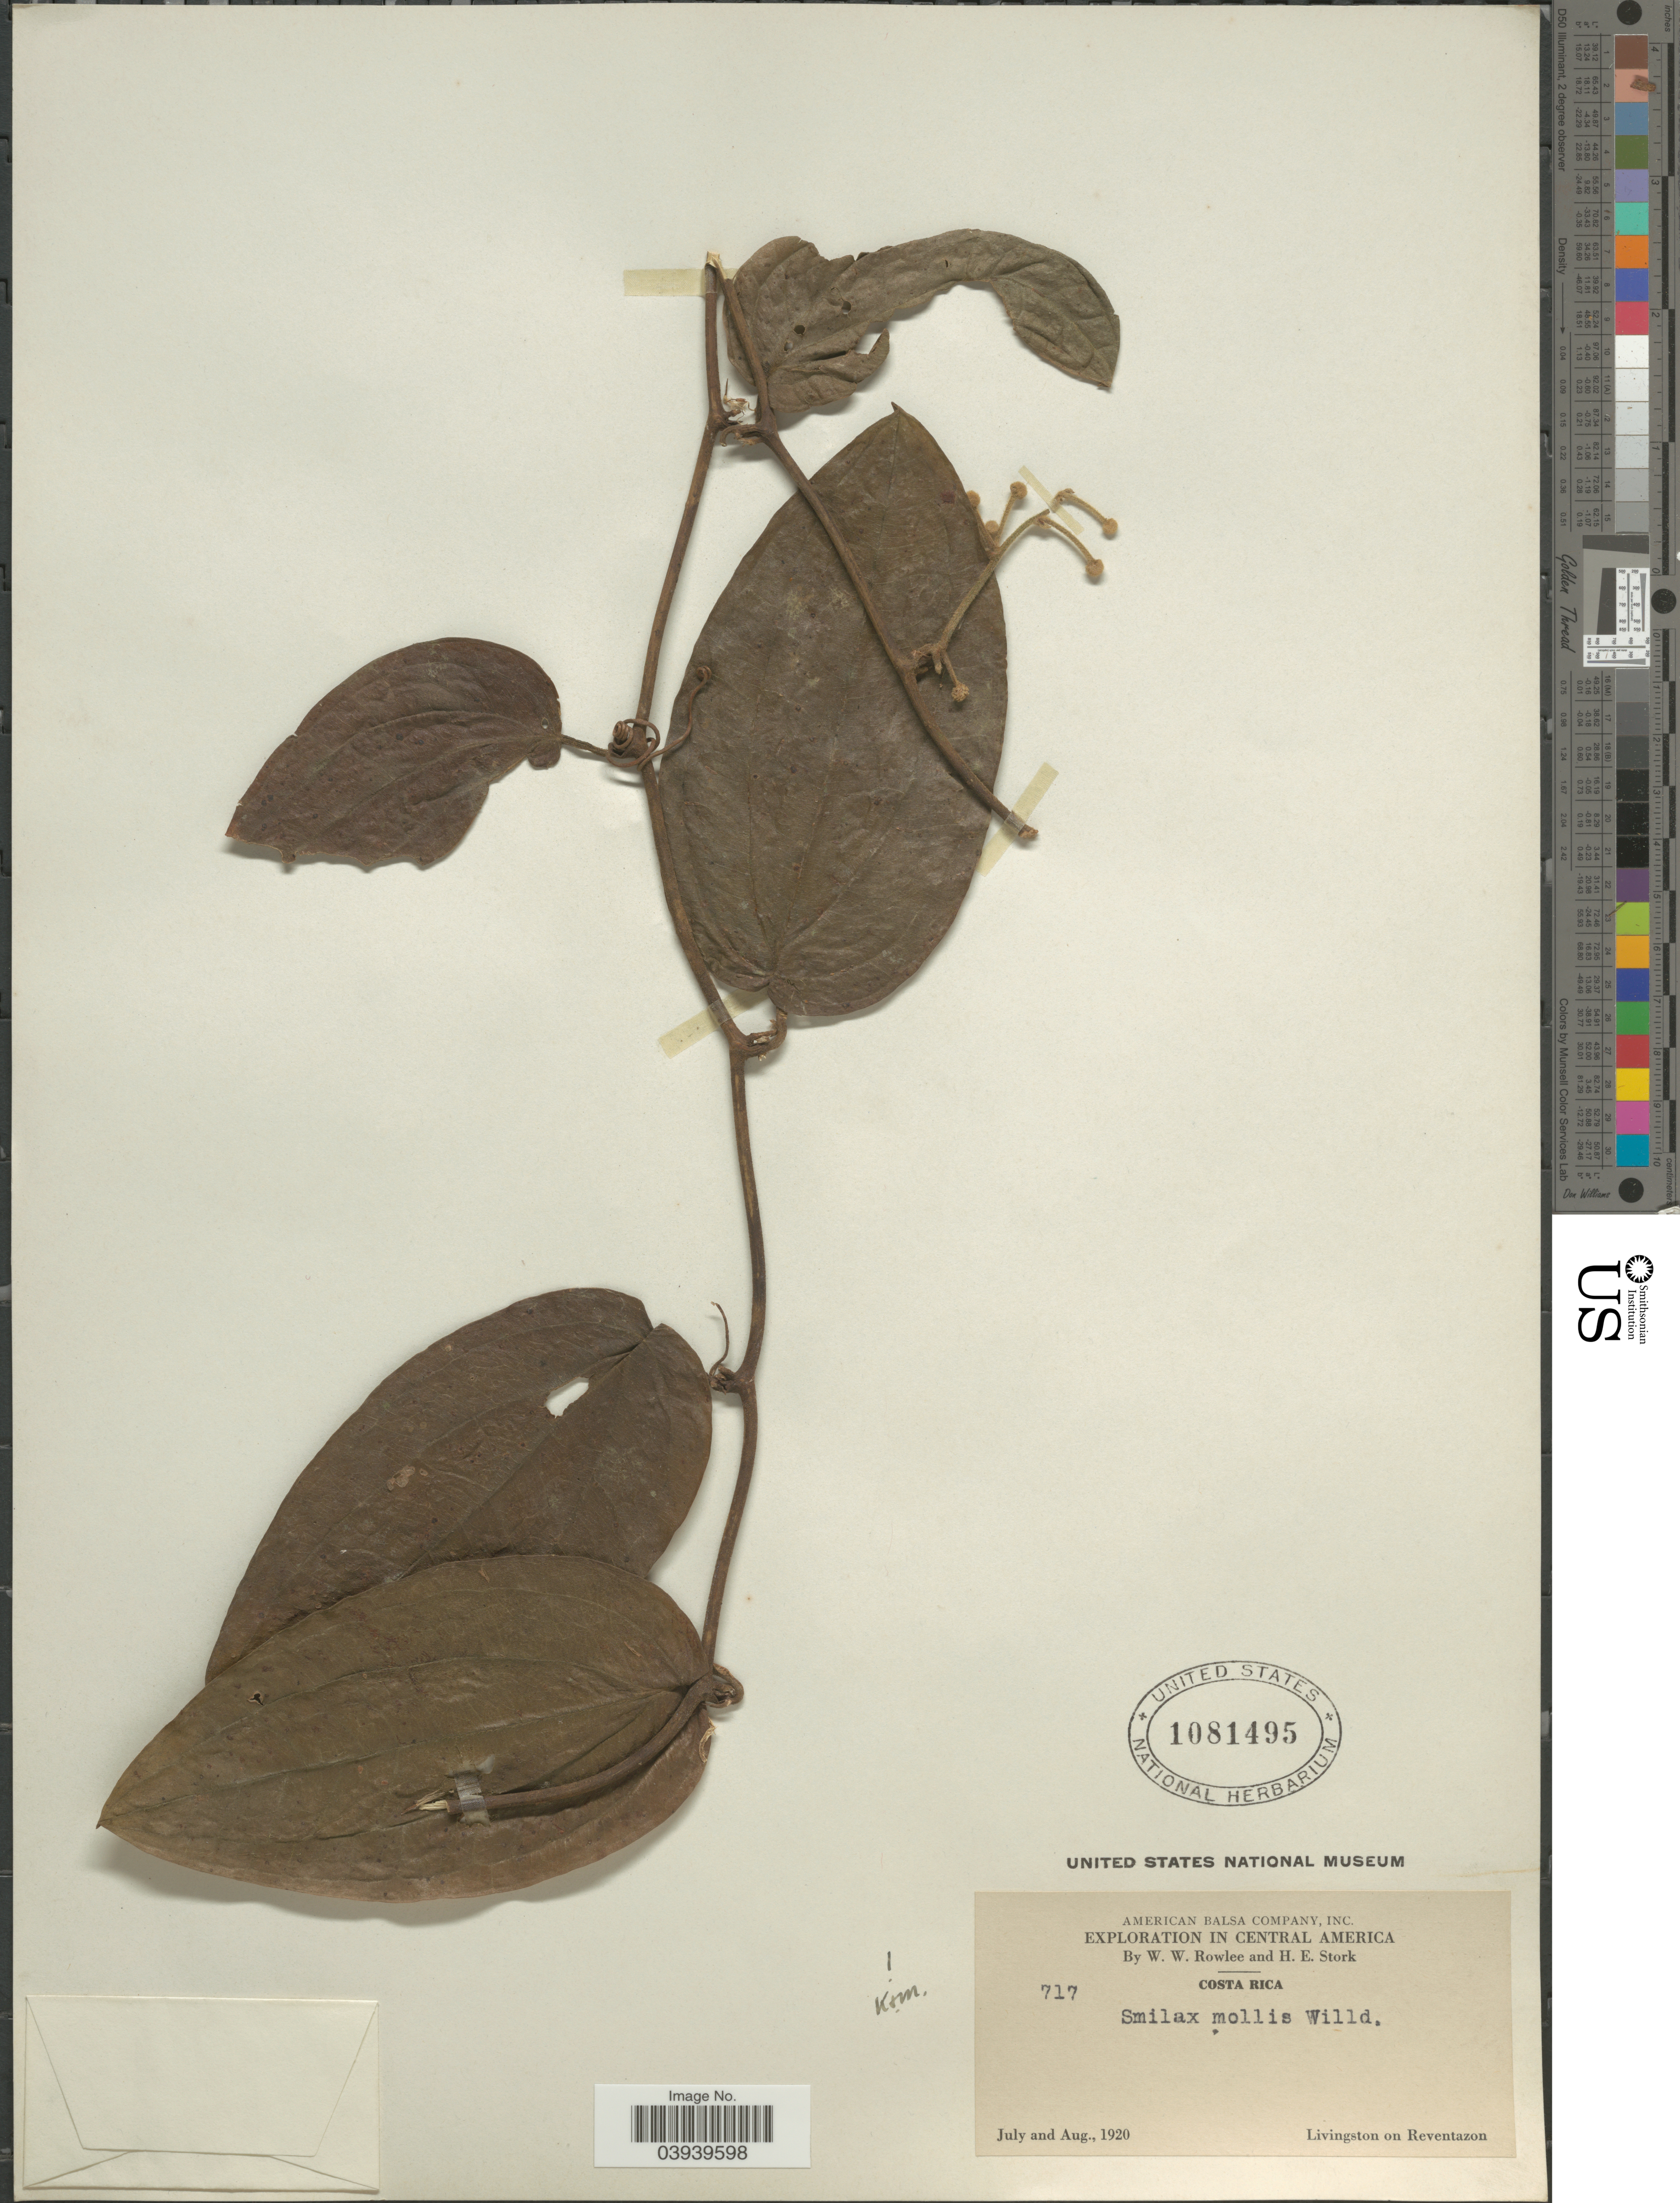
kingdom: Plantae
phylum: Tracheophyta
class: Liliopsida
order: Liliales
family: Smilacaceae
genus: Smilax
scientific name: Smilax mollis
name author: Humb. & Bonpl. ex Willd.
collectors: W. W. Rowlee & H. E. Stork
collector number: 717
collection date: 1920-07/1920-08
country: Costa Rica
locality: Livingston on Reventazon.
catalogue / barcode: US 1081495